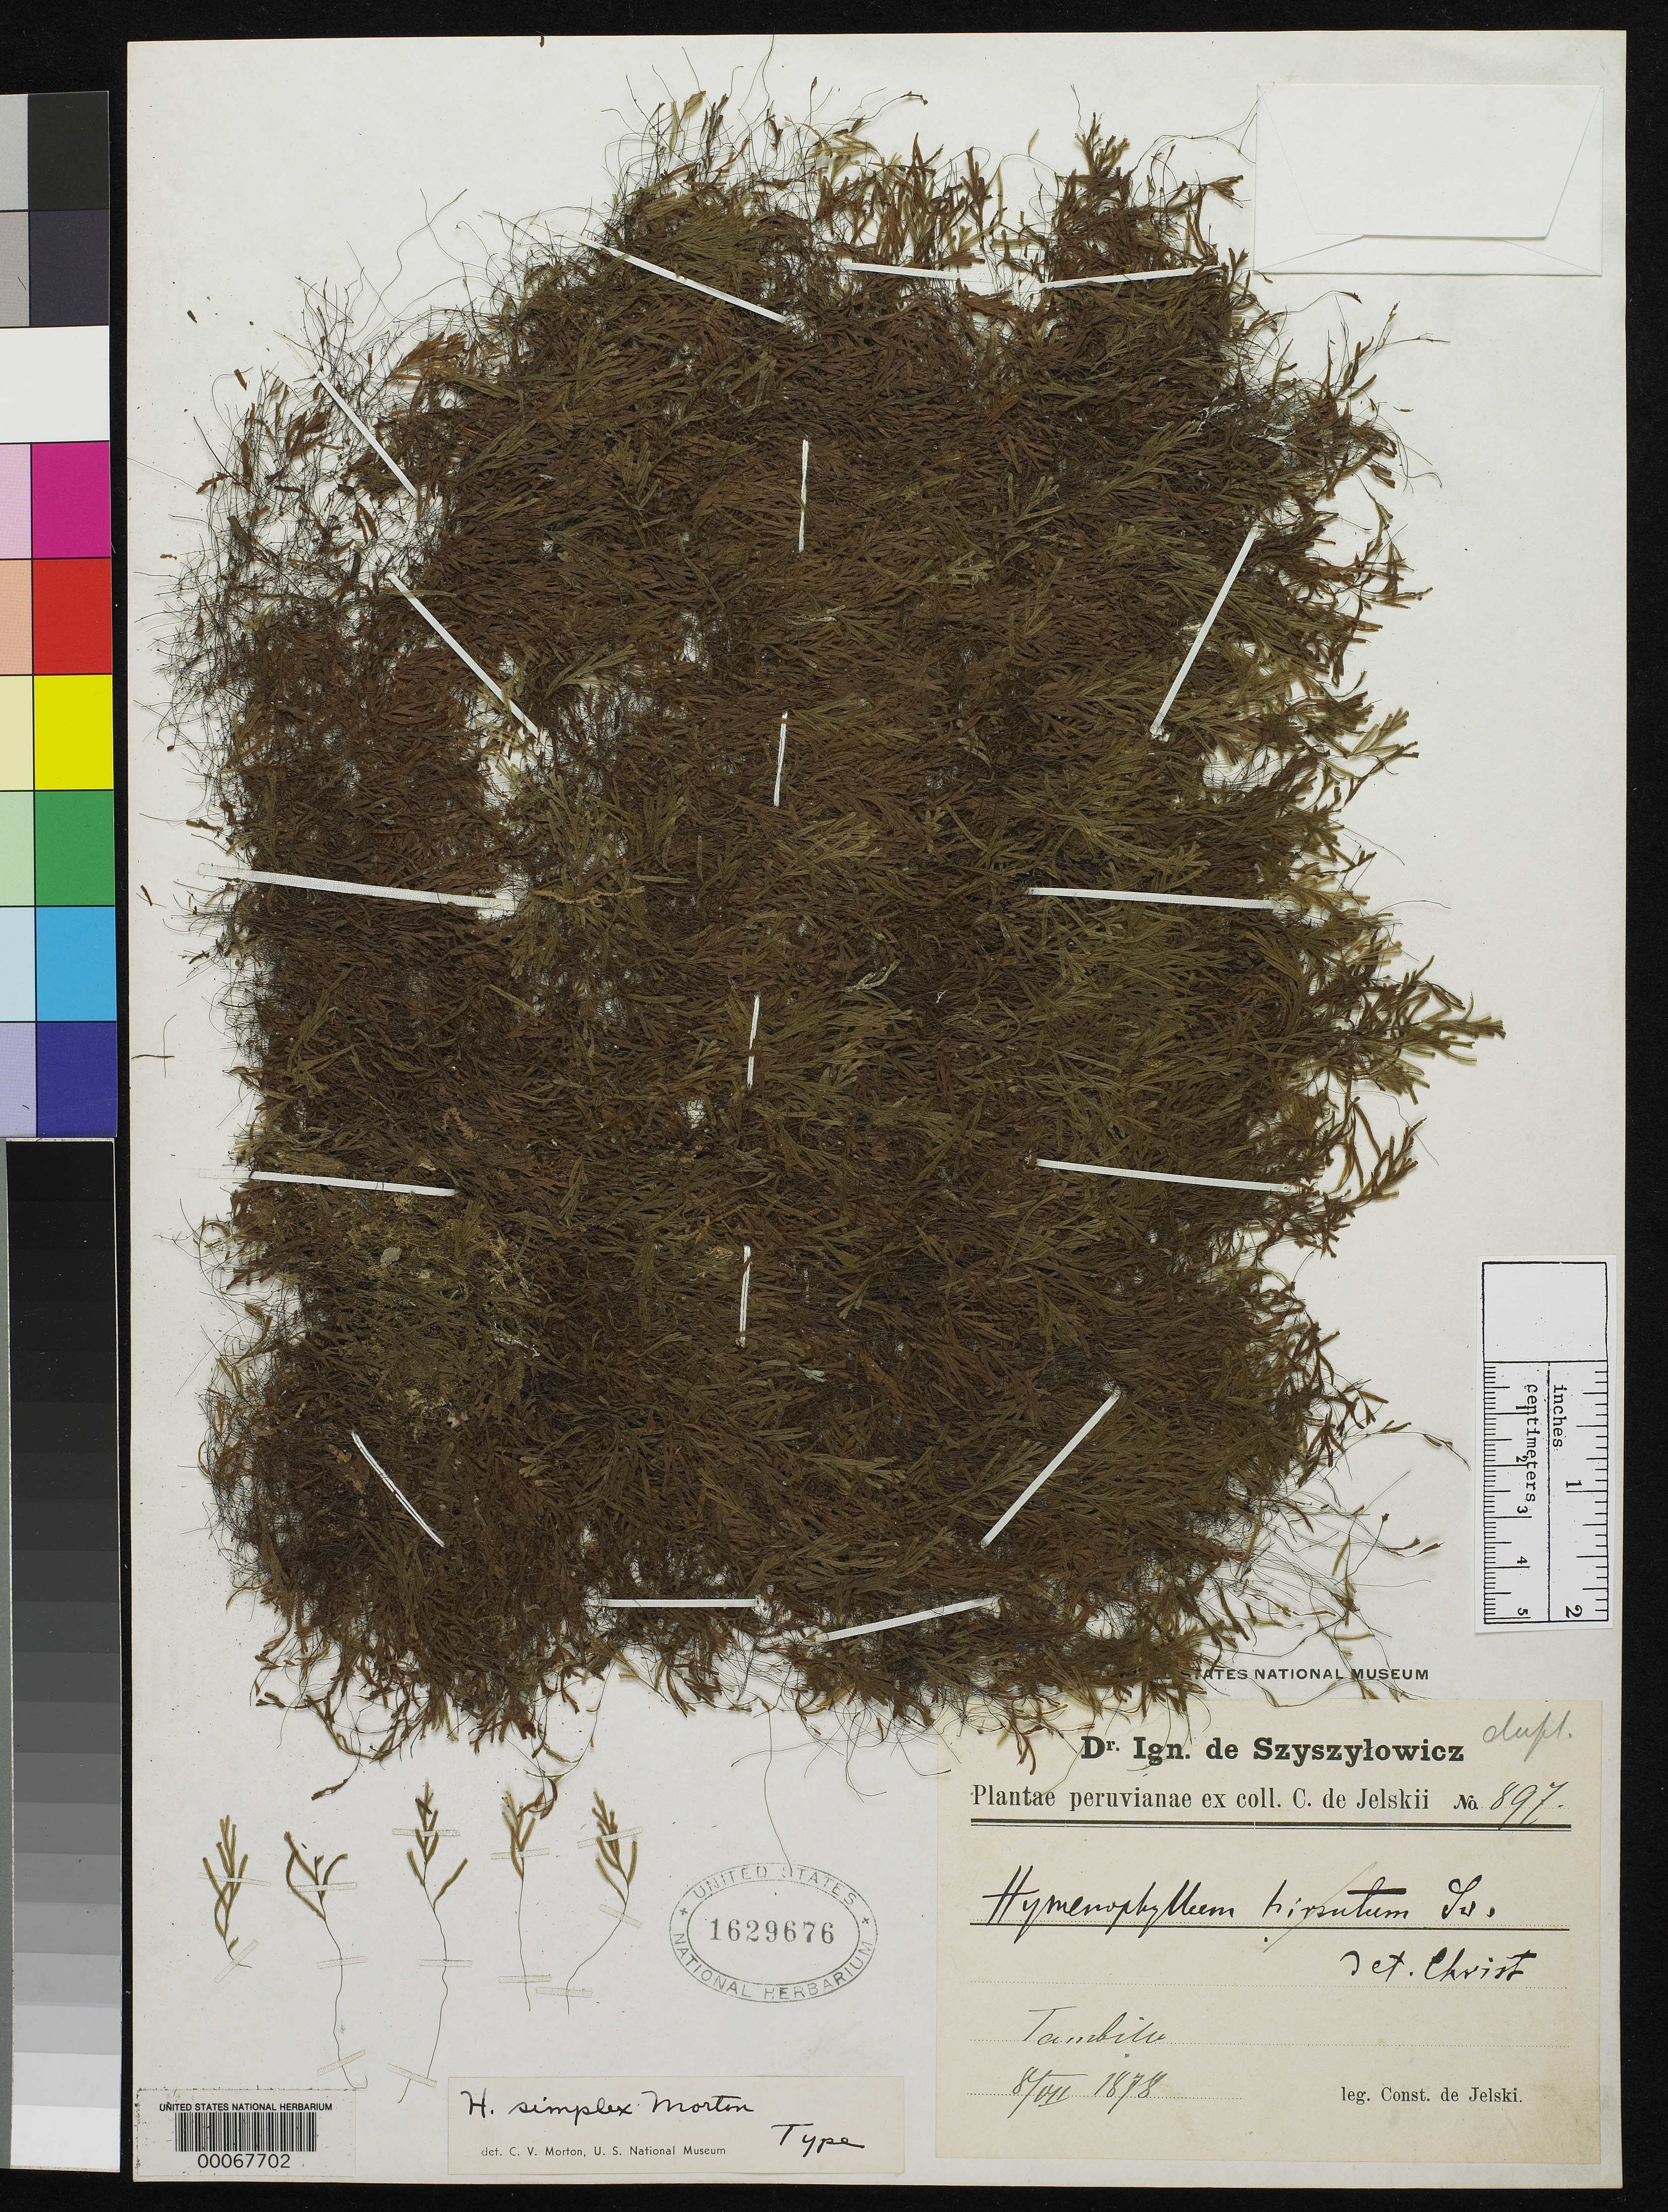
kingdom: Plantae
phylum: Tracheophyta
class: Polypodiopsida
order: Hymenophyllales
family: Hymenophyllaceae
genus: Hymenophyllum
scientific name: Hymenophyllum simplex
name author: C.V. Morton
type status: Holotype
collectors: C. de Jelski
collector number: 897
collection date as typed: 08 Jul 1878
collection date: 1878-07-08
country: Peru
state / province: Cajamarca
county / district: Jaén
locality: Tambillo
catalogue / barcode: US 1629676